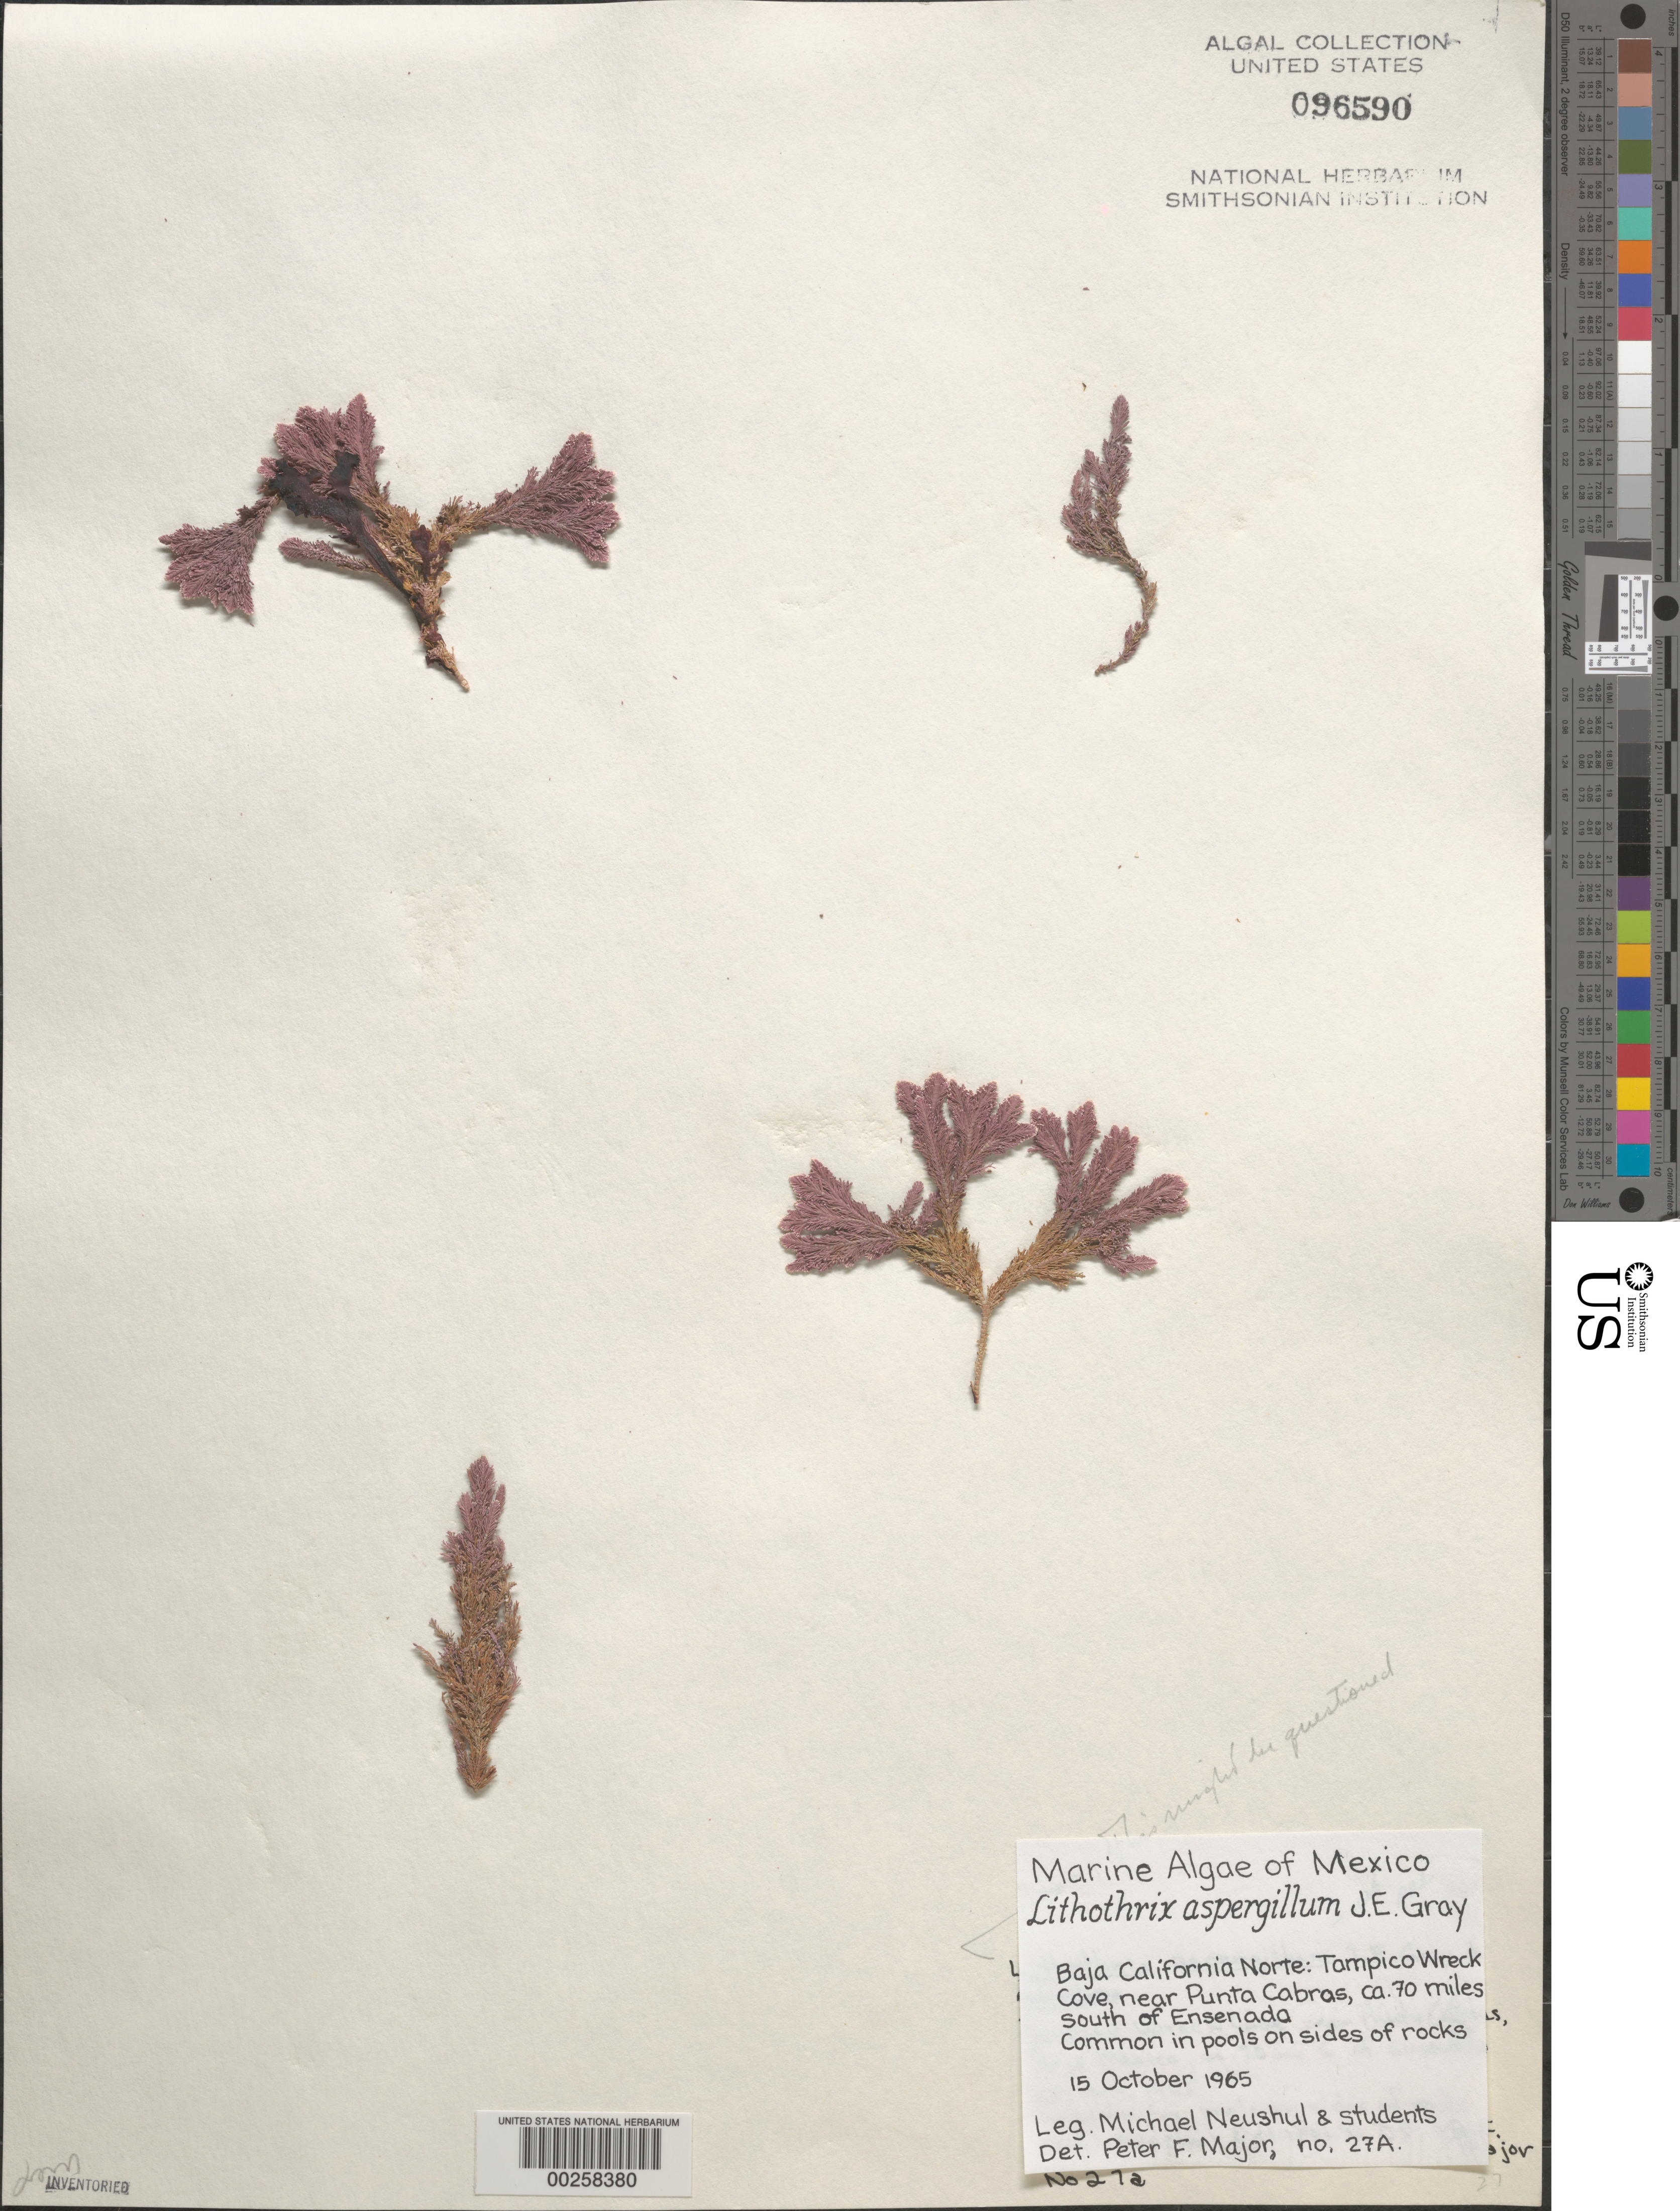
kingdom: Plantae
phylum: Rhodophyta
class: Florideophyceae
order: Corallinales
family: Lithophyllaceae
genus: Lithothrix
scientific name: Lithothrix aspergillum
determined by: Major, P. F.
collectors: M. Neushul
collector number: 27a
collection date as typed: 15 Oct 1965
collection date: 1965-10-15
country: Mexico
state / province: Baja California Norte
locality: Tampico Wreck Cove, near Punta Cabras, ca. 70 miles south of Ensenada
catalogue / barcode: US 96590